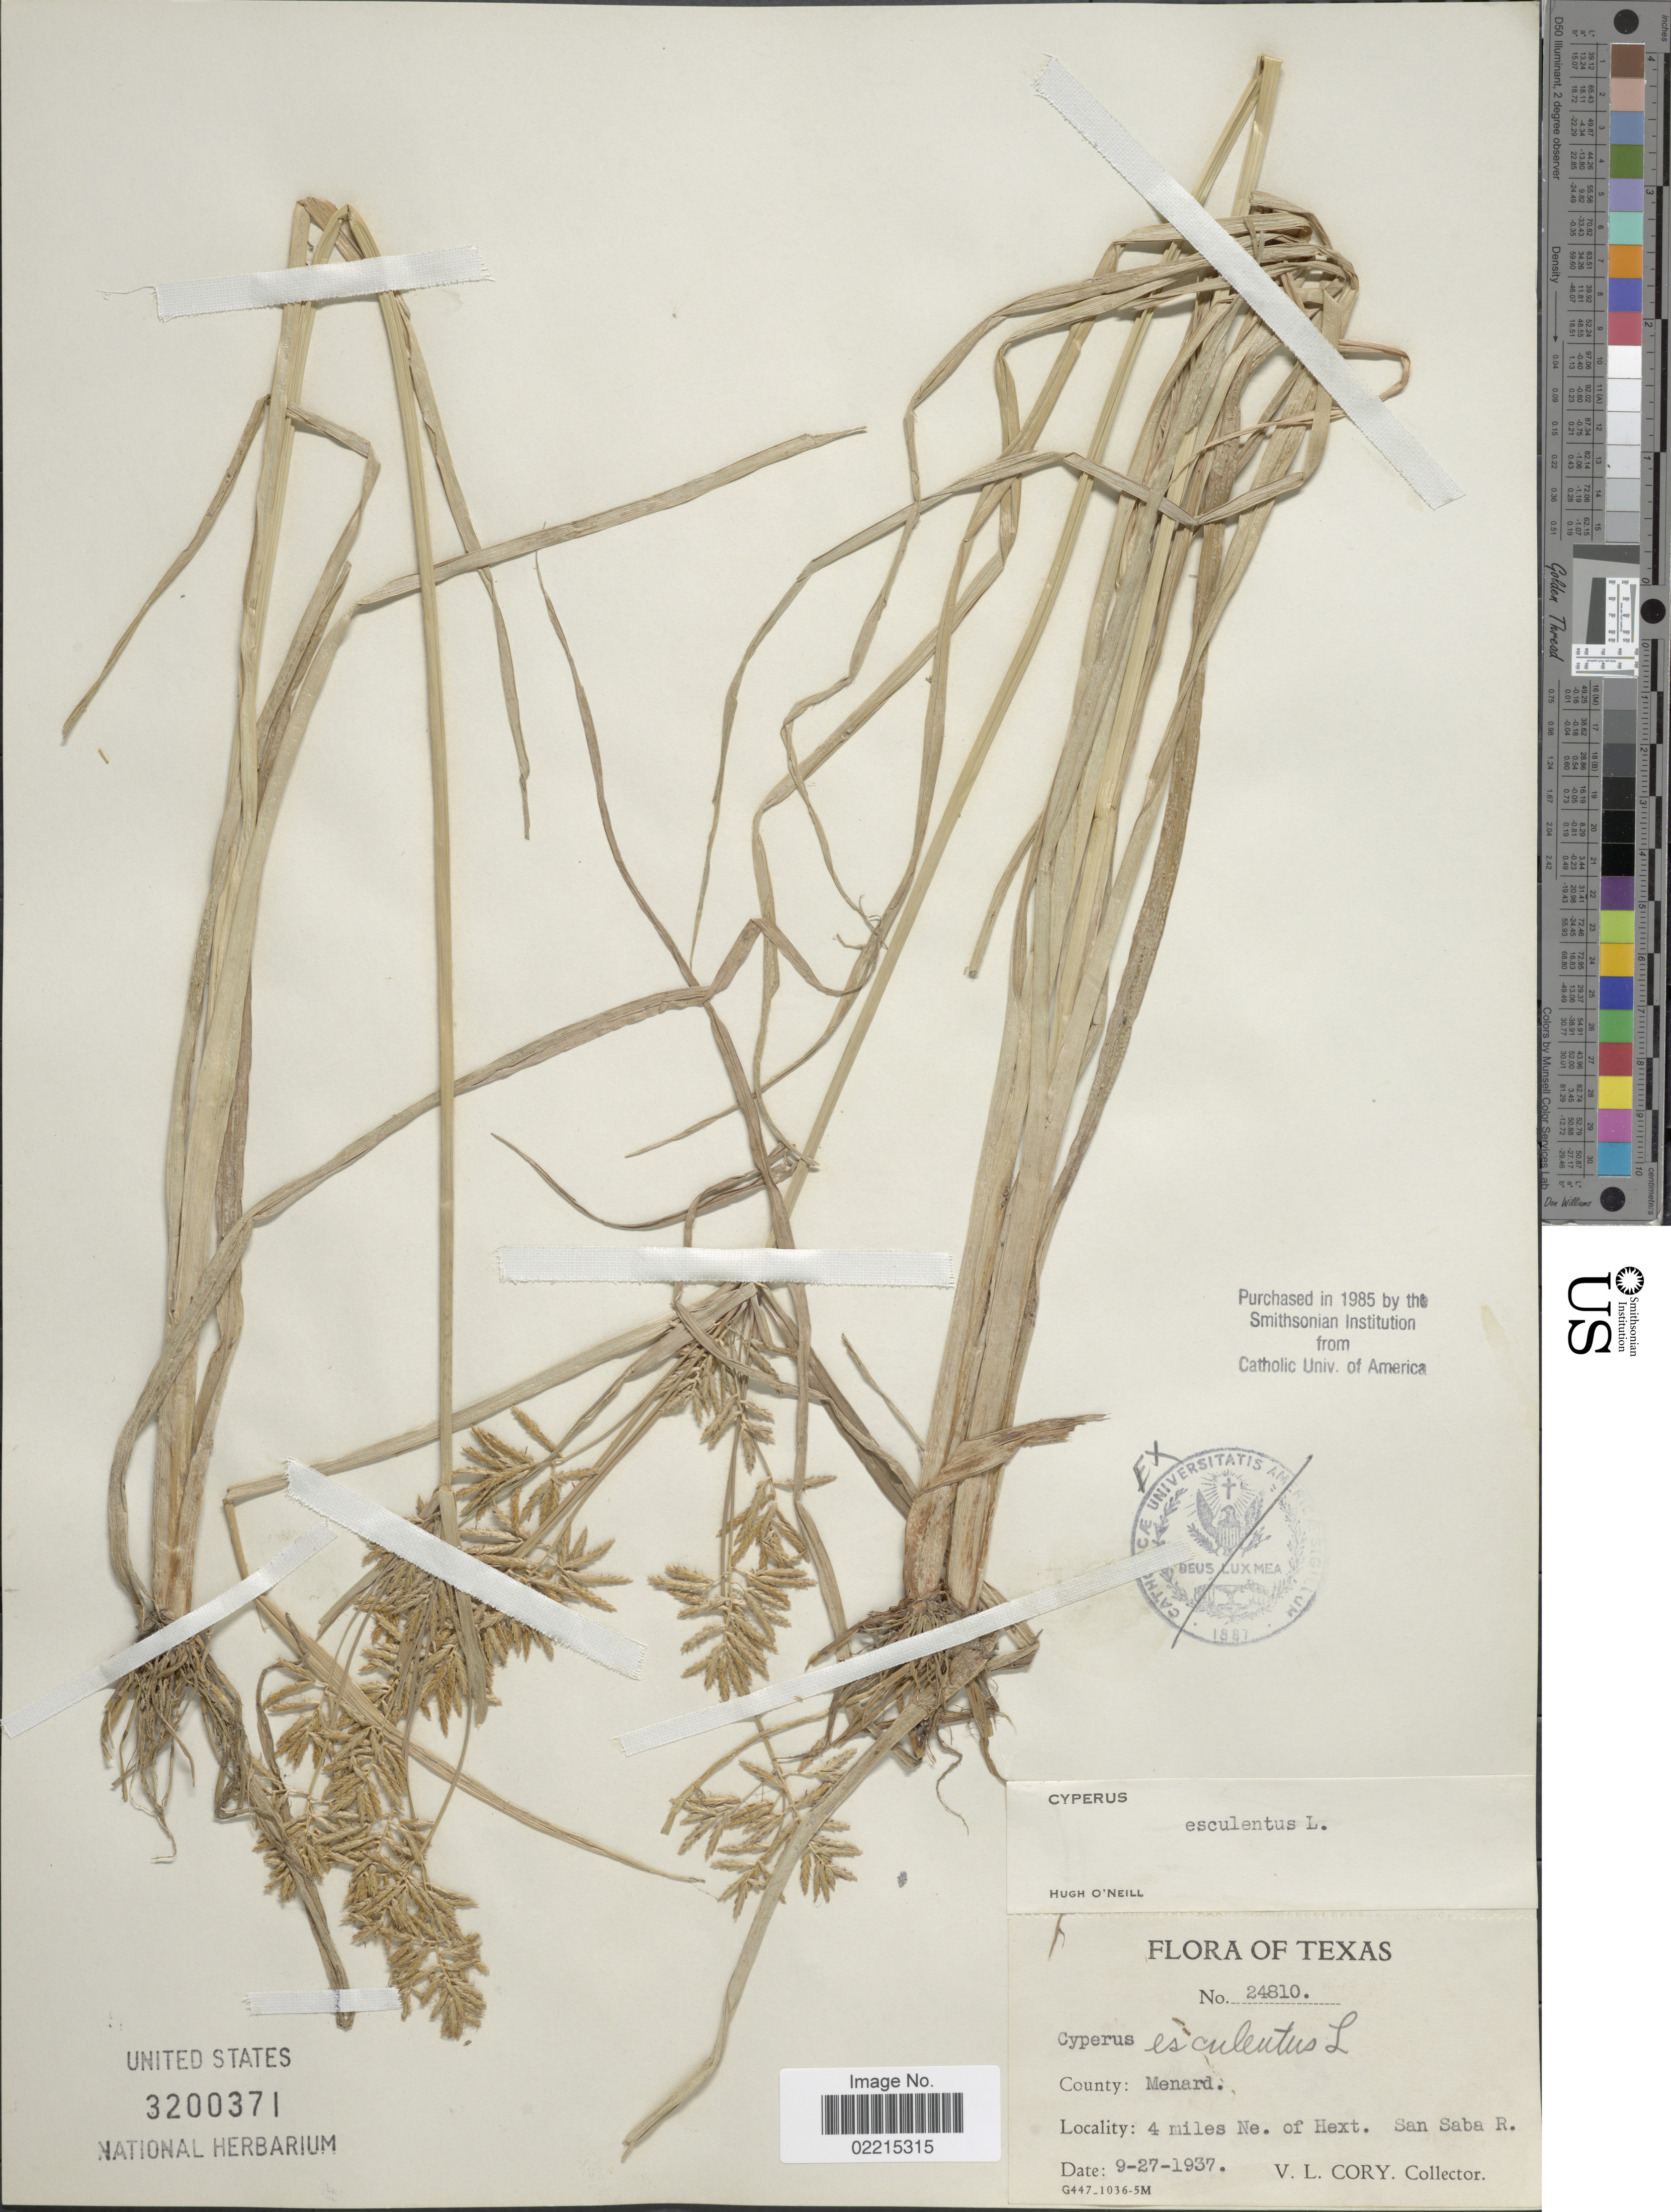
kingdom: Plantae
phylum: Tracheophyta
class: Liliopsida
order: Poales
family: Cyperaceae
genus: Cyperus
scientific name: Cyperus esculentus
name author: L.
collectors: V. Cory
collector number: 24810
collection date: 1937-09-27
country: United States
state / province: Texas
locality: County: Menard, 4 miles Ne. of Hext. San Saba R.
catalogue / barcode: US 3200371